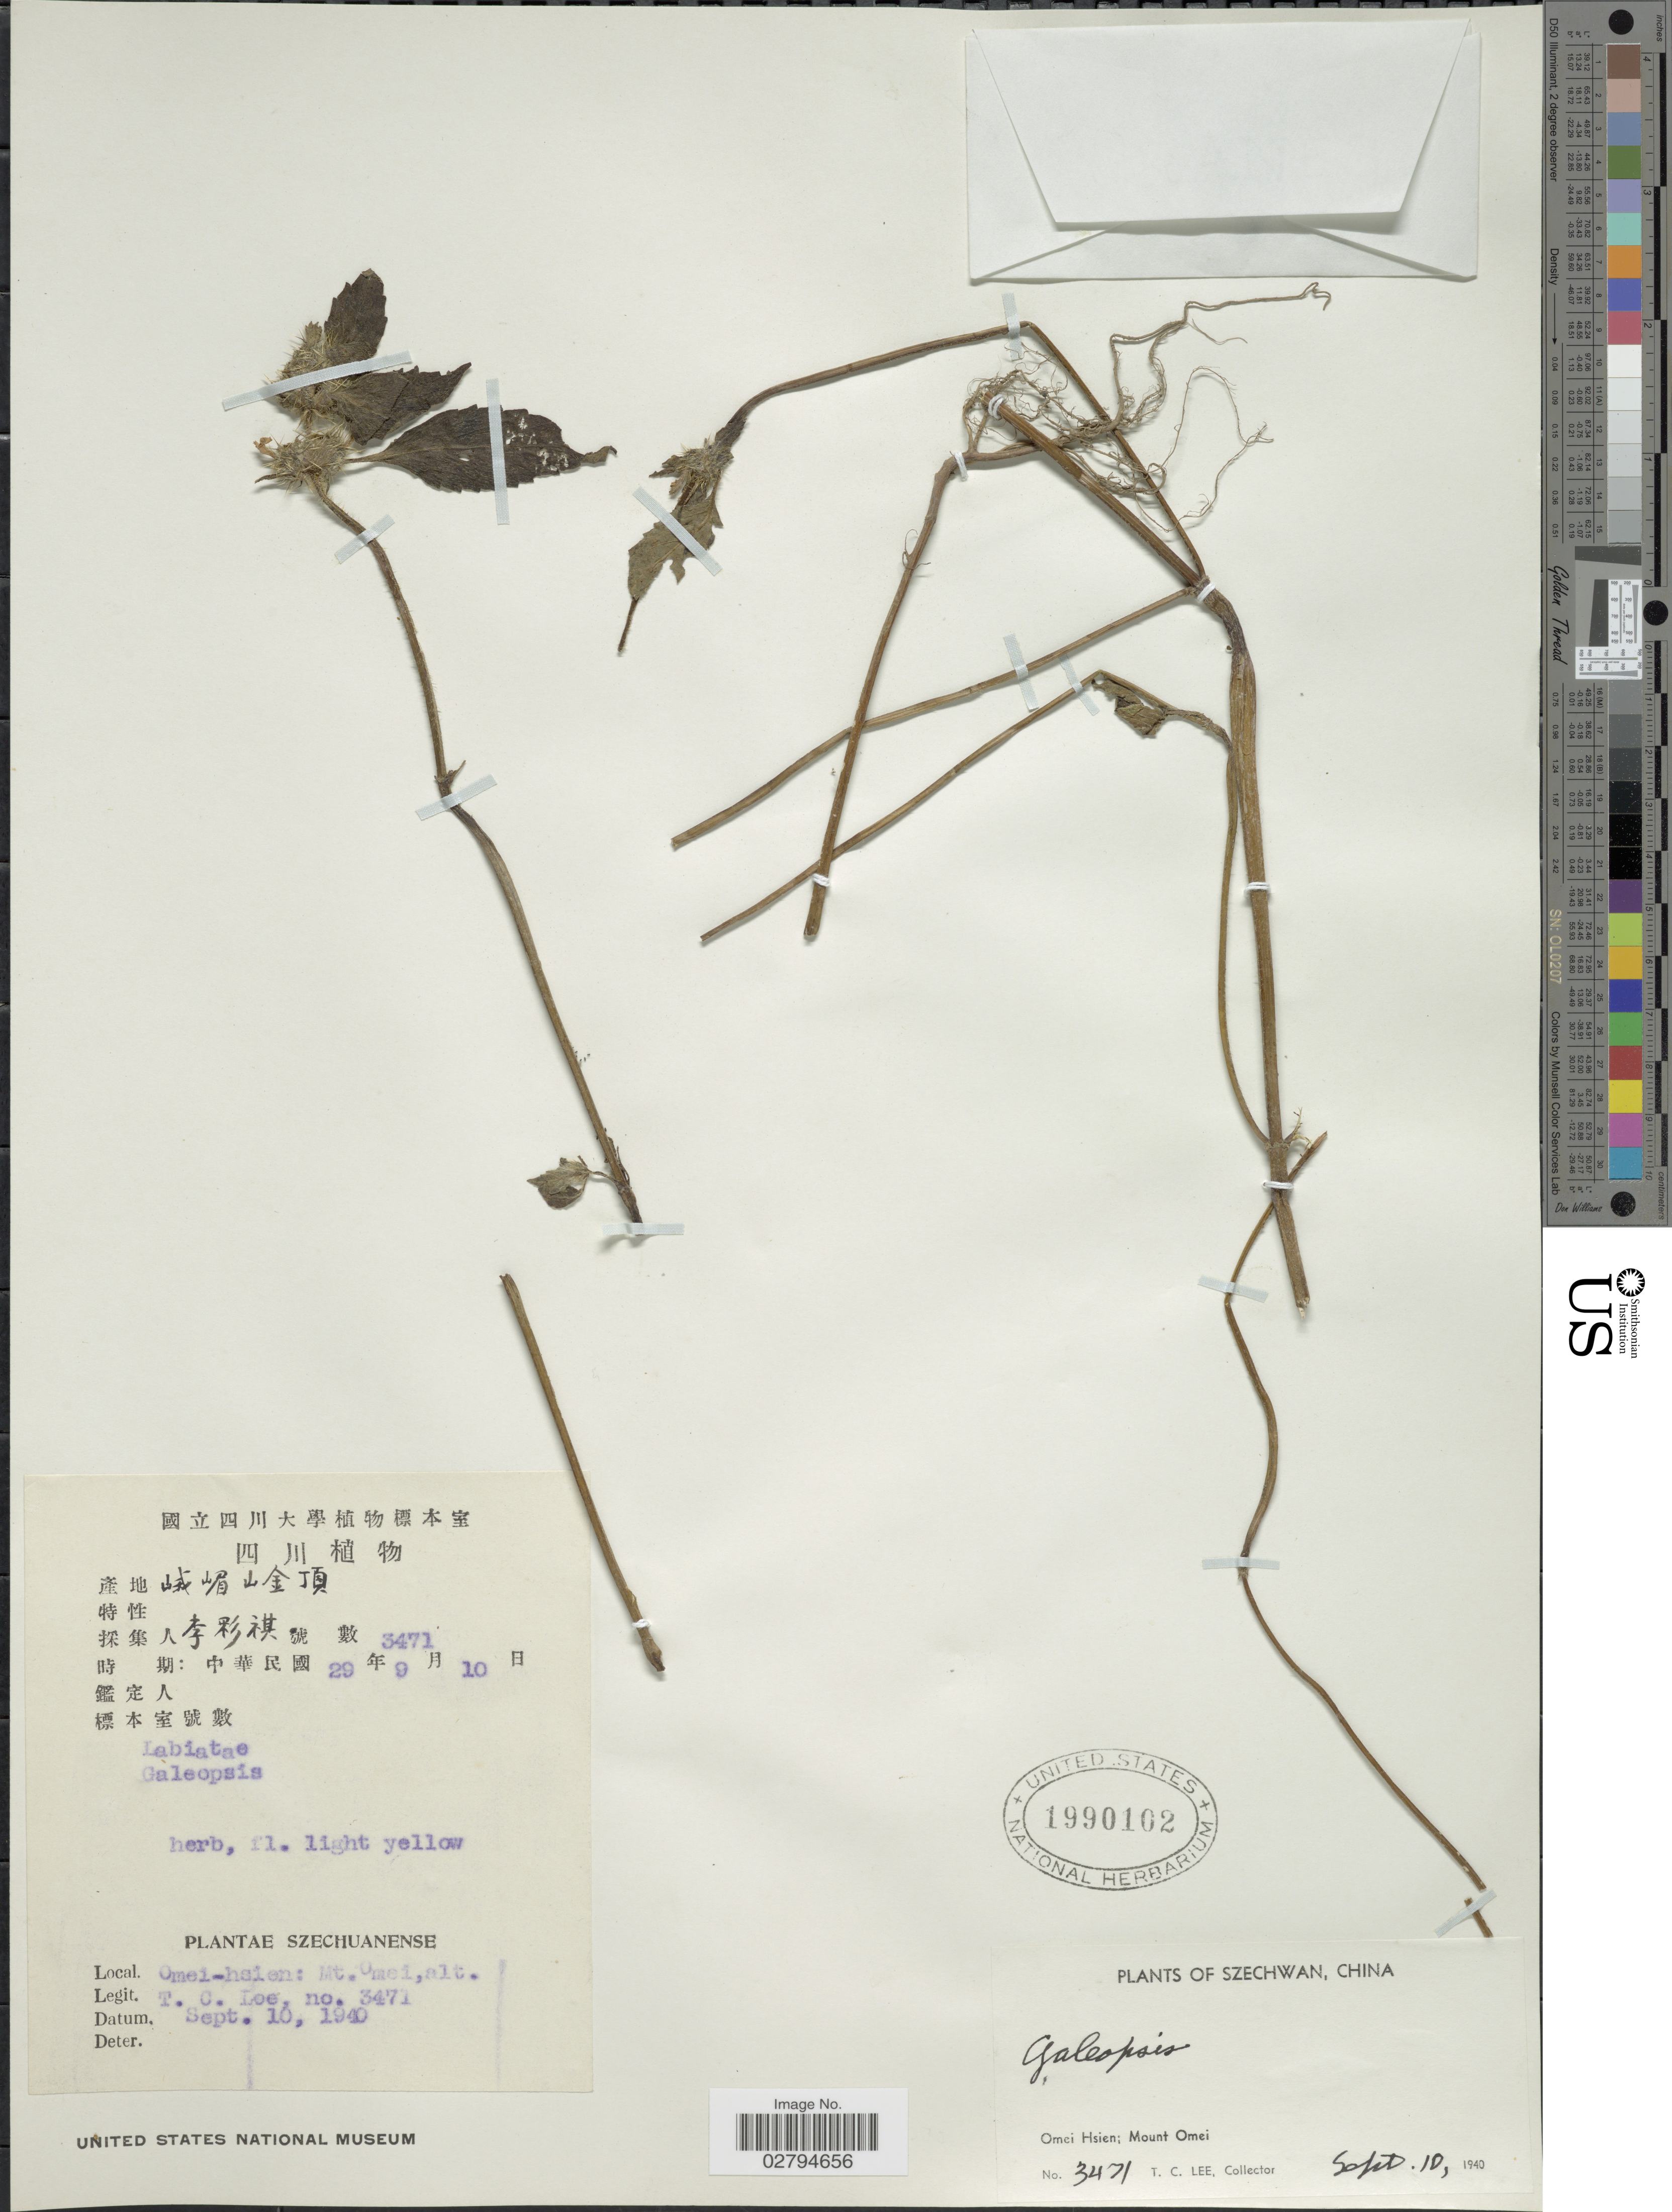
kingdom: Plantae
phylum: Tracheophyta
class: Magnoliopsida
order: Lamiales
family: Lamiaceae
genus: Galeopsis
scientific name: Galeopsis sp.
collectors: T. Lee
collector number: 3471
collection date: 1940-09-10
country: China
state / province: Sichuan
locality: Szechwan. Omei Hsien; Mount Omei.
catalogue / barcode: US 1990102